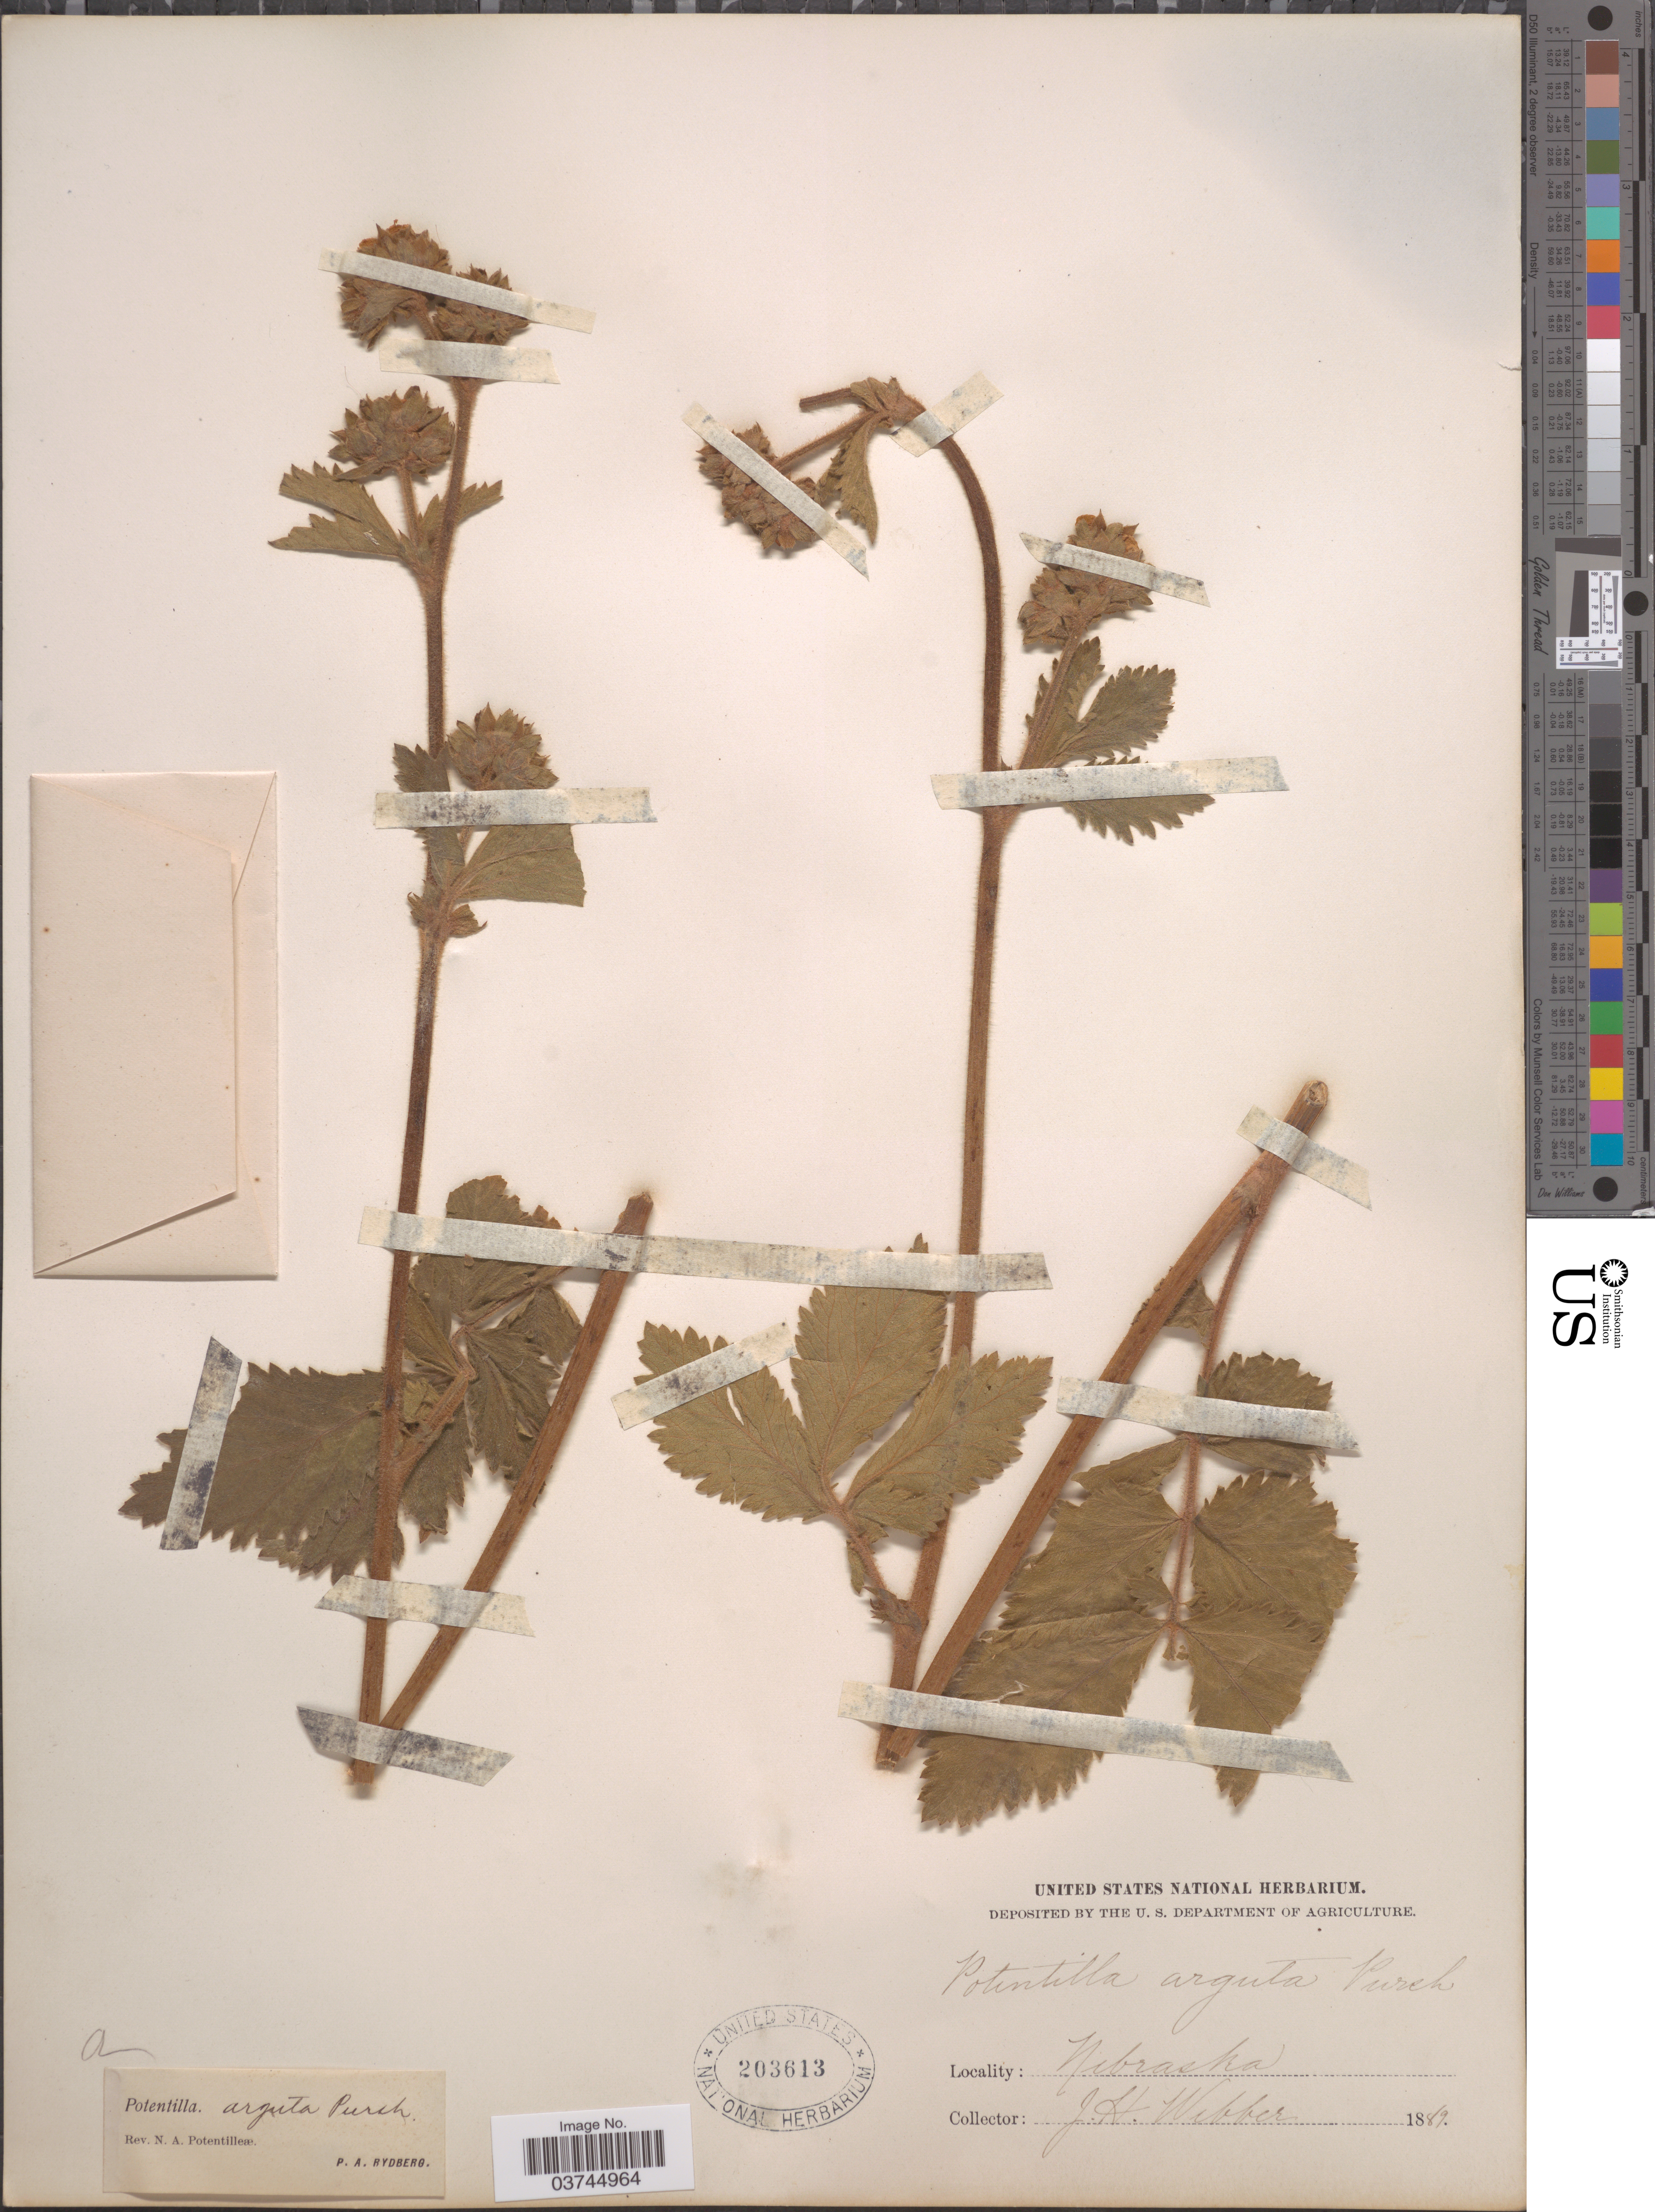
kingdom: Plantae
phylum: Tracheophyta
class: Magnoliopsida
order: Rosales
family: Rosaceae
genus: Drymocallis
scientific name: Drymocallis arguta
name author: (Pursh) Rydb.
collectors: J. Webber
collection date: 1889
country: United States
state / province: Nebraska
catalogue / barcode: US 203613